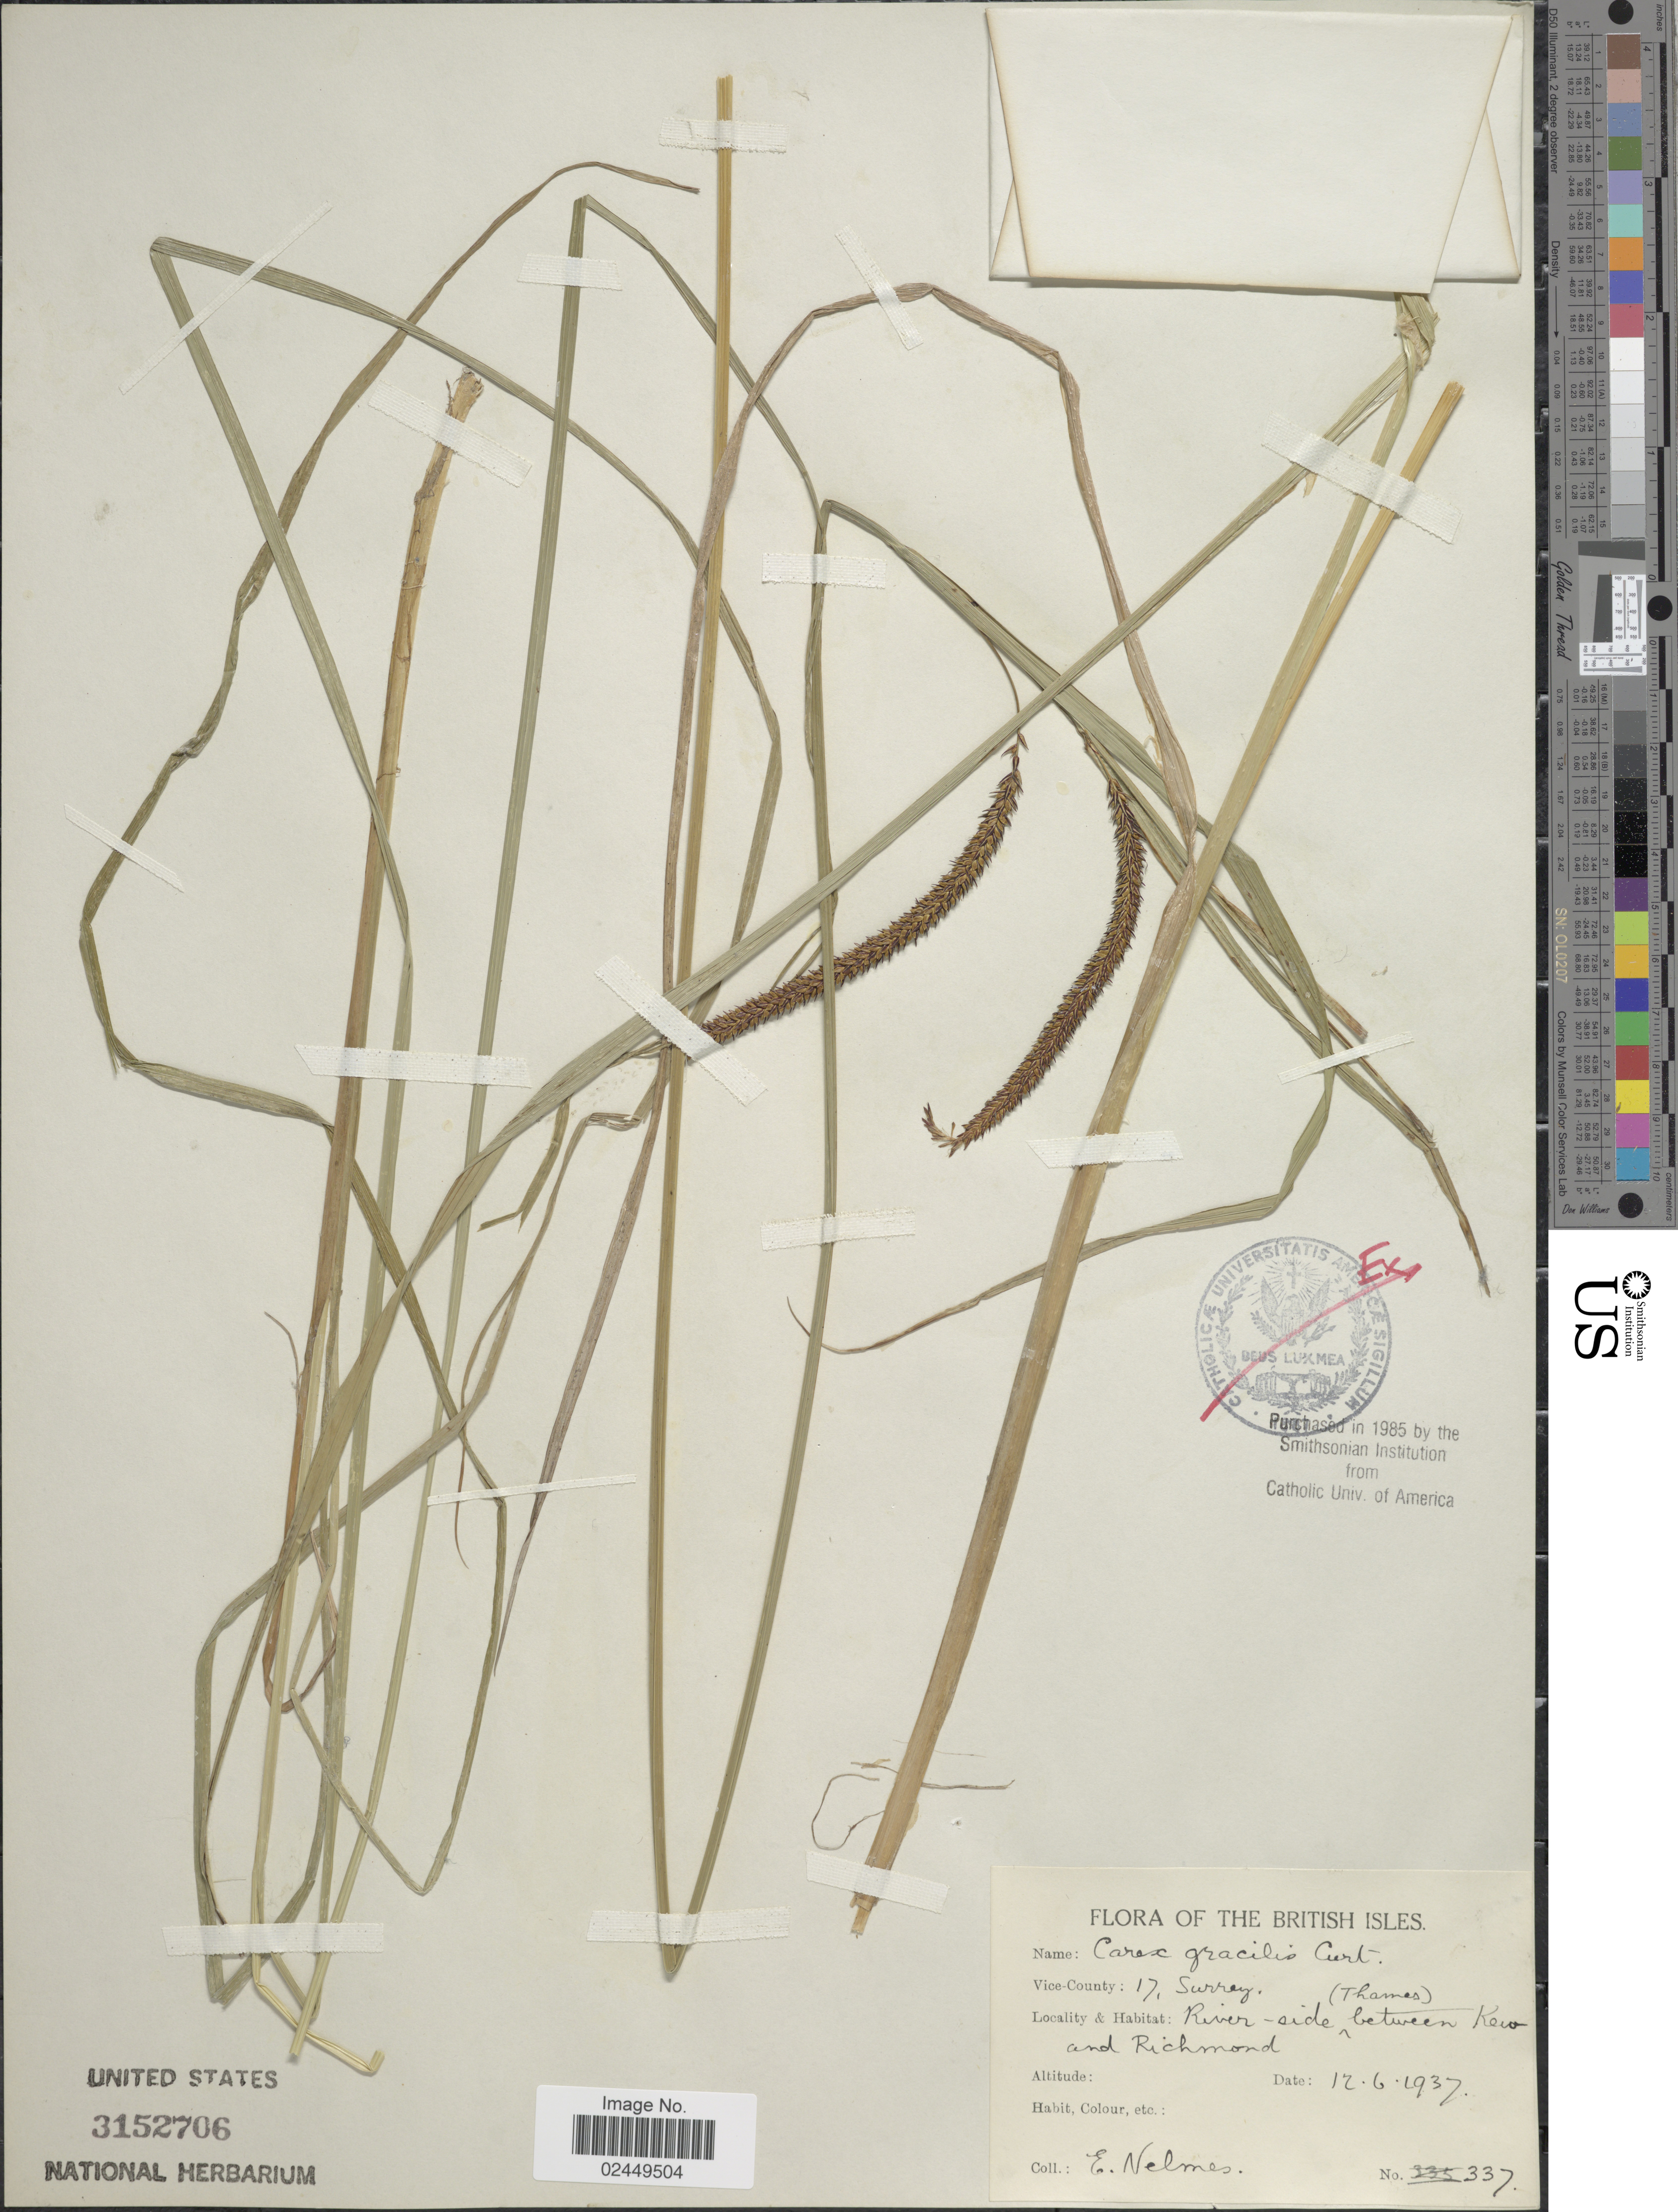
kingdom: Plantae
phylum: Tracheophyta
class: Liliopsida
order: Poales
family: Cyperaceae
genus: Carex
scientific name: Carex acuta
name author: L.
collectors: E. Nelmes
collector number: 337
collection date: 1937-06-12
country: United Kingdom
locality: Britisch Isles, Vice-County: 17, Surrey, River-side, Thomes, Between Kew and Richmond.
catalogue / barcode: US 3152706